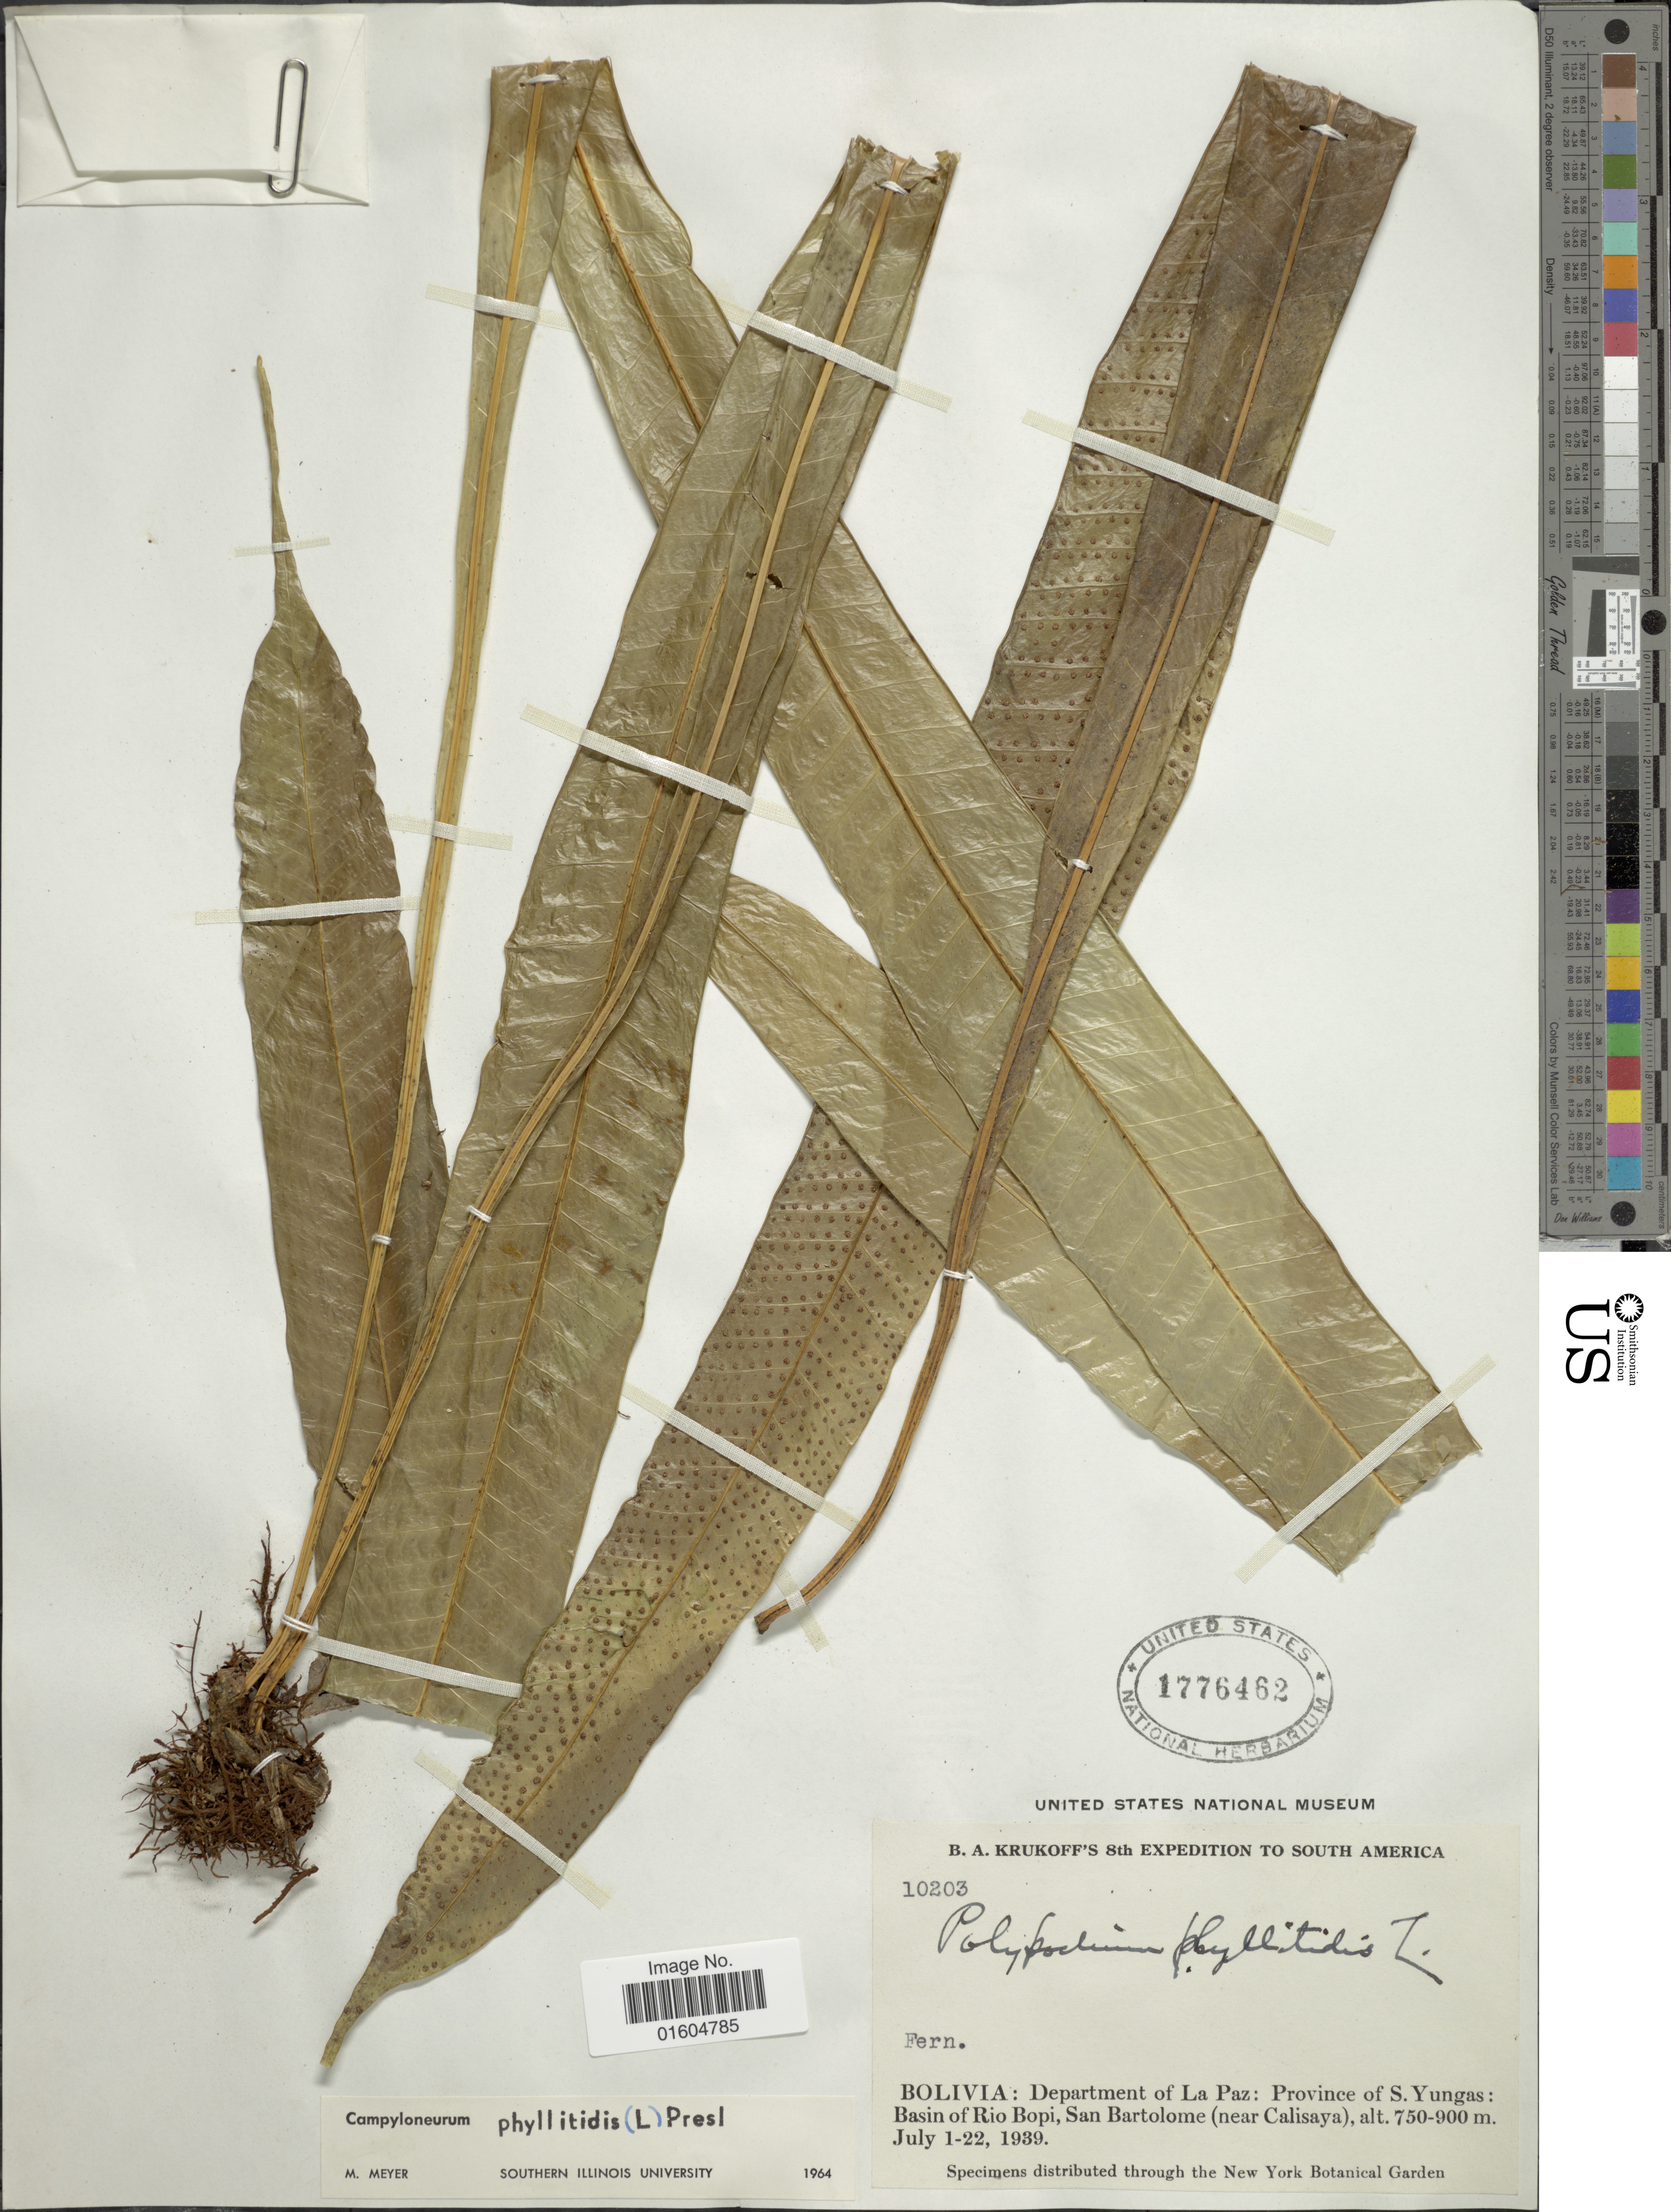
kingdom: Plantae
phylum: Tracheophyta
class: Polypodiopsida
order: Polypodiales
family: Polypodiaceae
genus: Campyloneurum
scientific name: Campyloneurum phyllitidis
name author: (L.) C. Presl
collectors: B. A. Krukoff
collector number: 10203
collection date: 1939-07-01/1939-07-22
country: Bolivia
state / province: La Paz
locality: Bolivia: Department of La Paz: Province of S. Yungas: Basin of Rio Bopi, San Bartolome (near Calisaya)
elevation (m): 750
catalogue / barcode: US 1776462